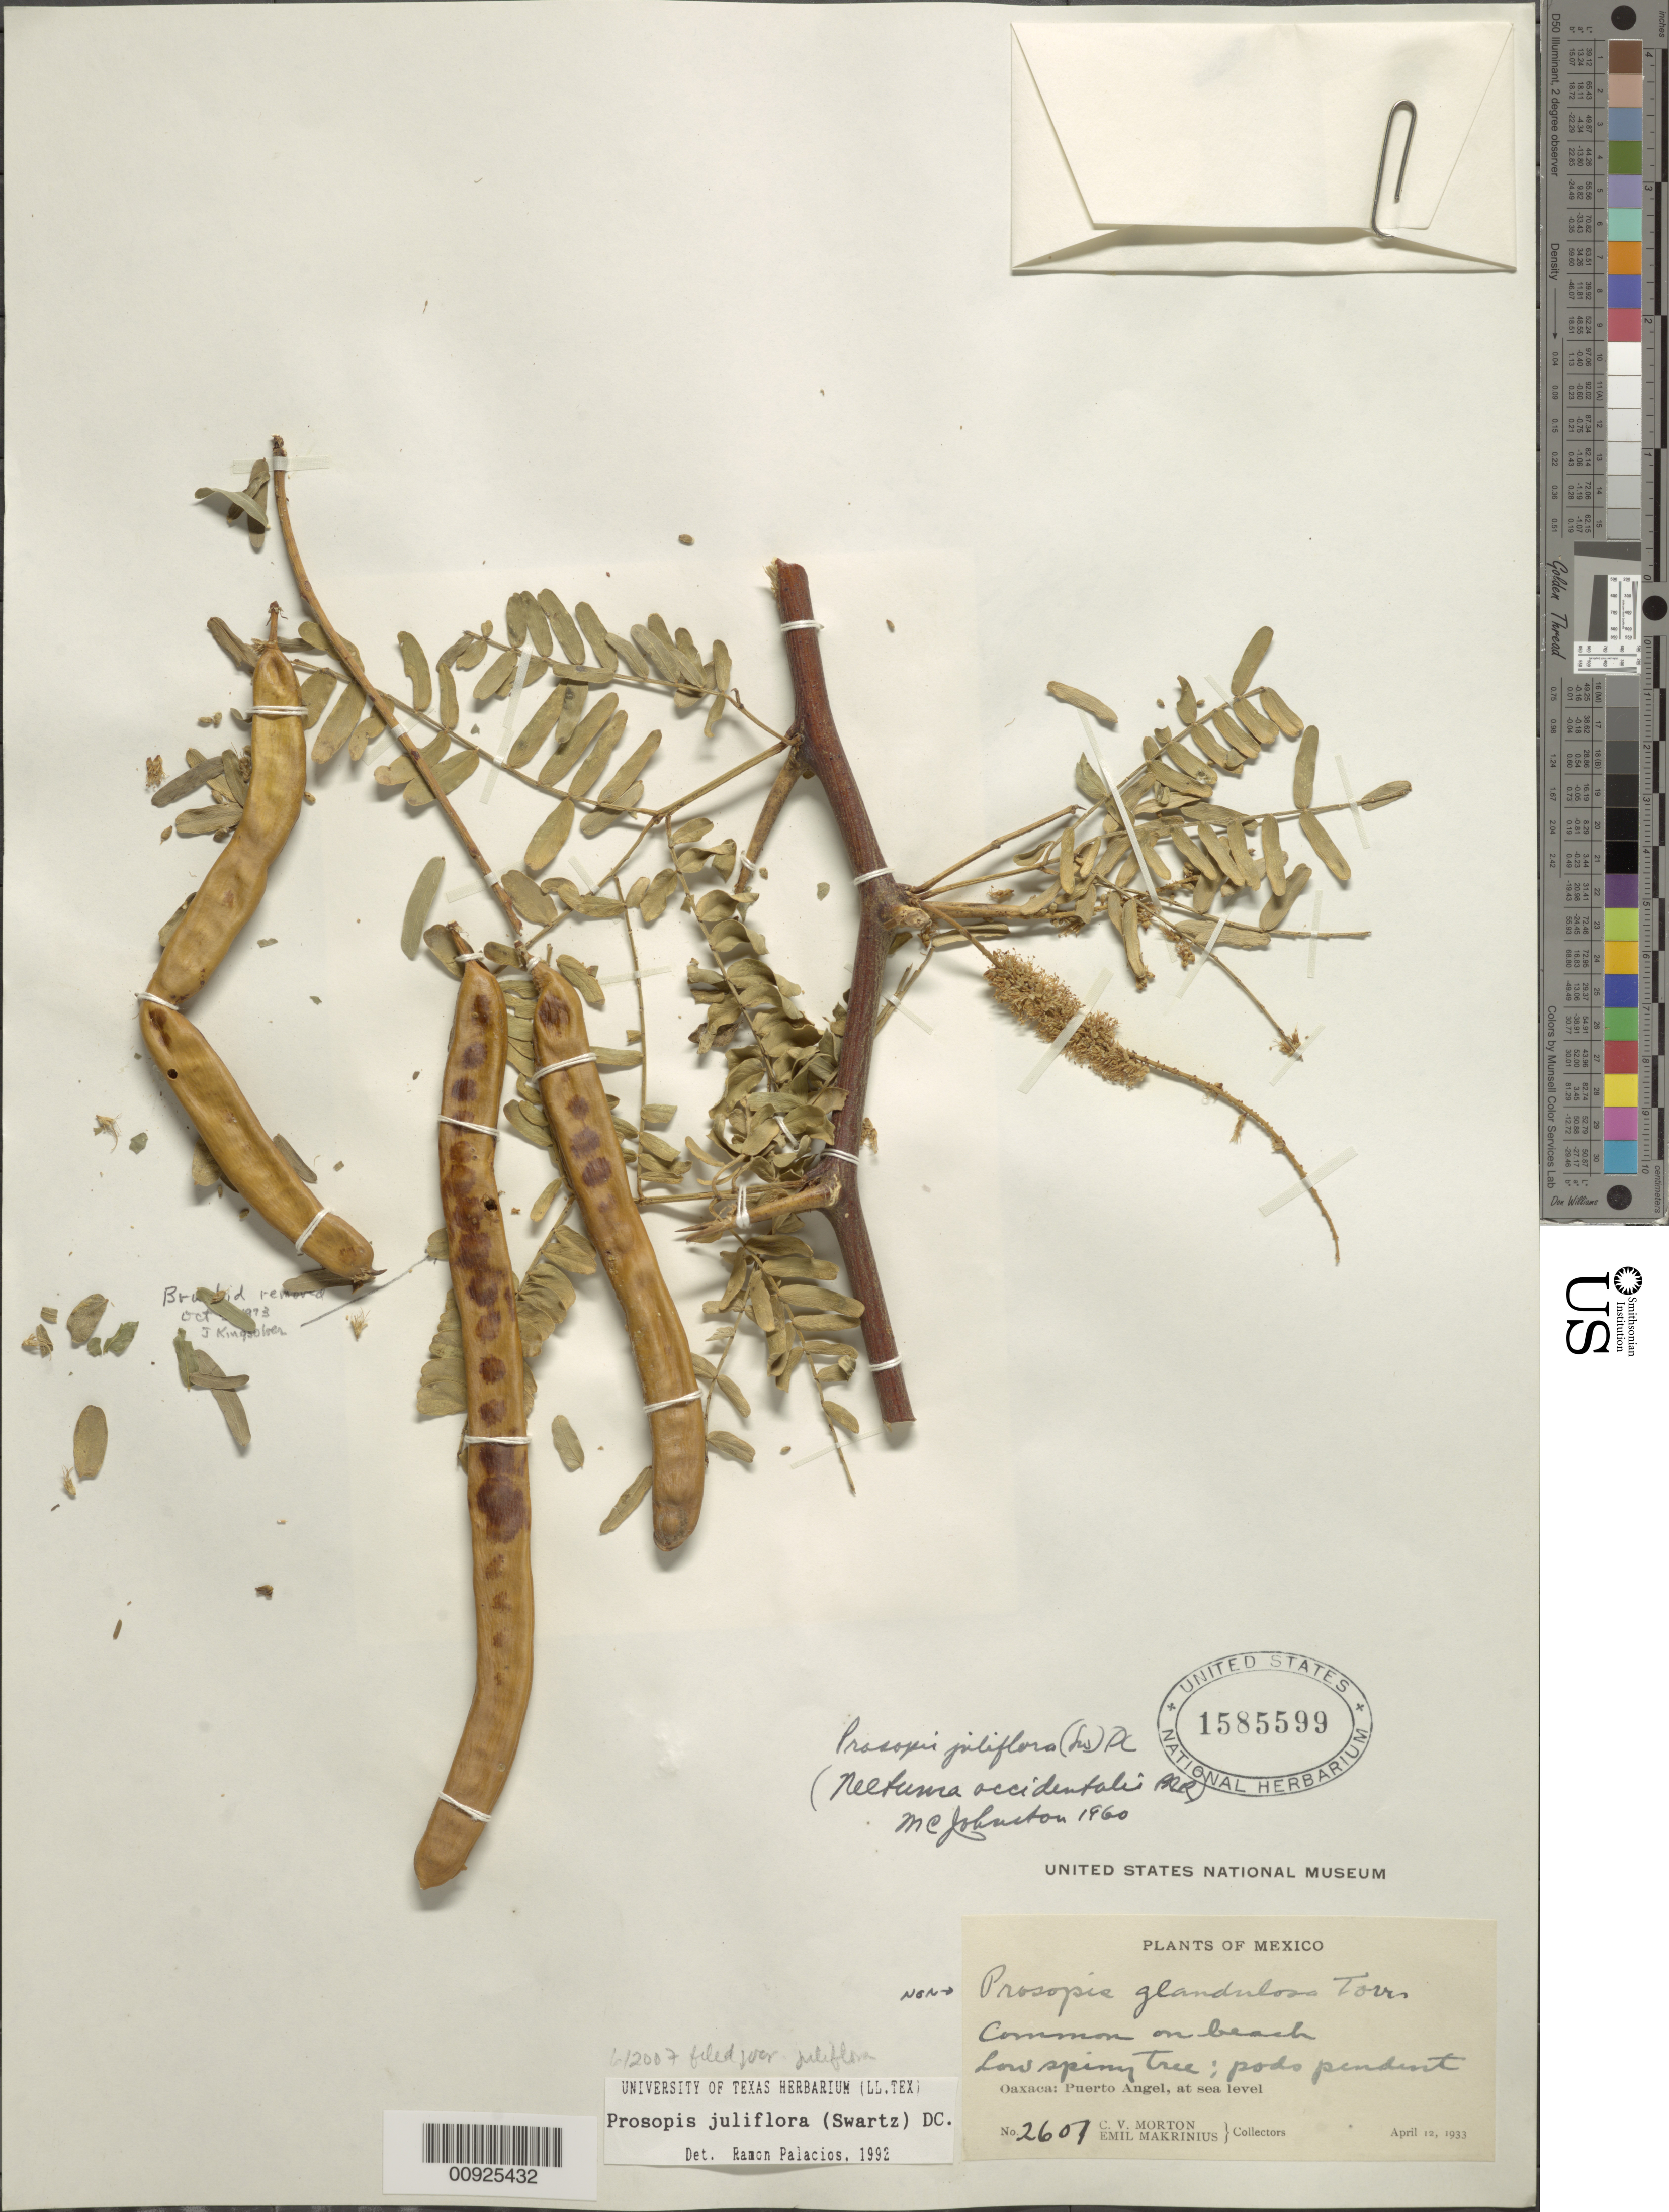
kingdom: Plantae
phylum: Tracheophyta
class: Magnoliopsida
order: Fabales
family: Fabaceae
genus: Neltuma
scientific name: Neltuma juliflora var. juliflora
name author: (Sw.) Raf.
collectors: C. V. Morton & E. Makrinius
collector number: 2607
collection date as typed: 12 Apr 1933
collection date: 1933-04-12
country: Mexico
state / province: Oaxaca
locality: Oaxaca: Puerto Angel.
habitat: Common on beach.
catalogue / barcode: US 1585599